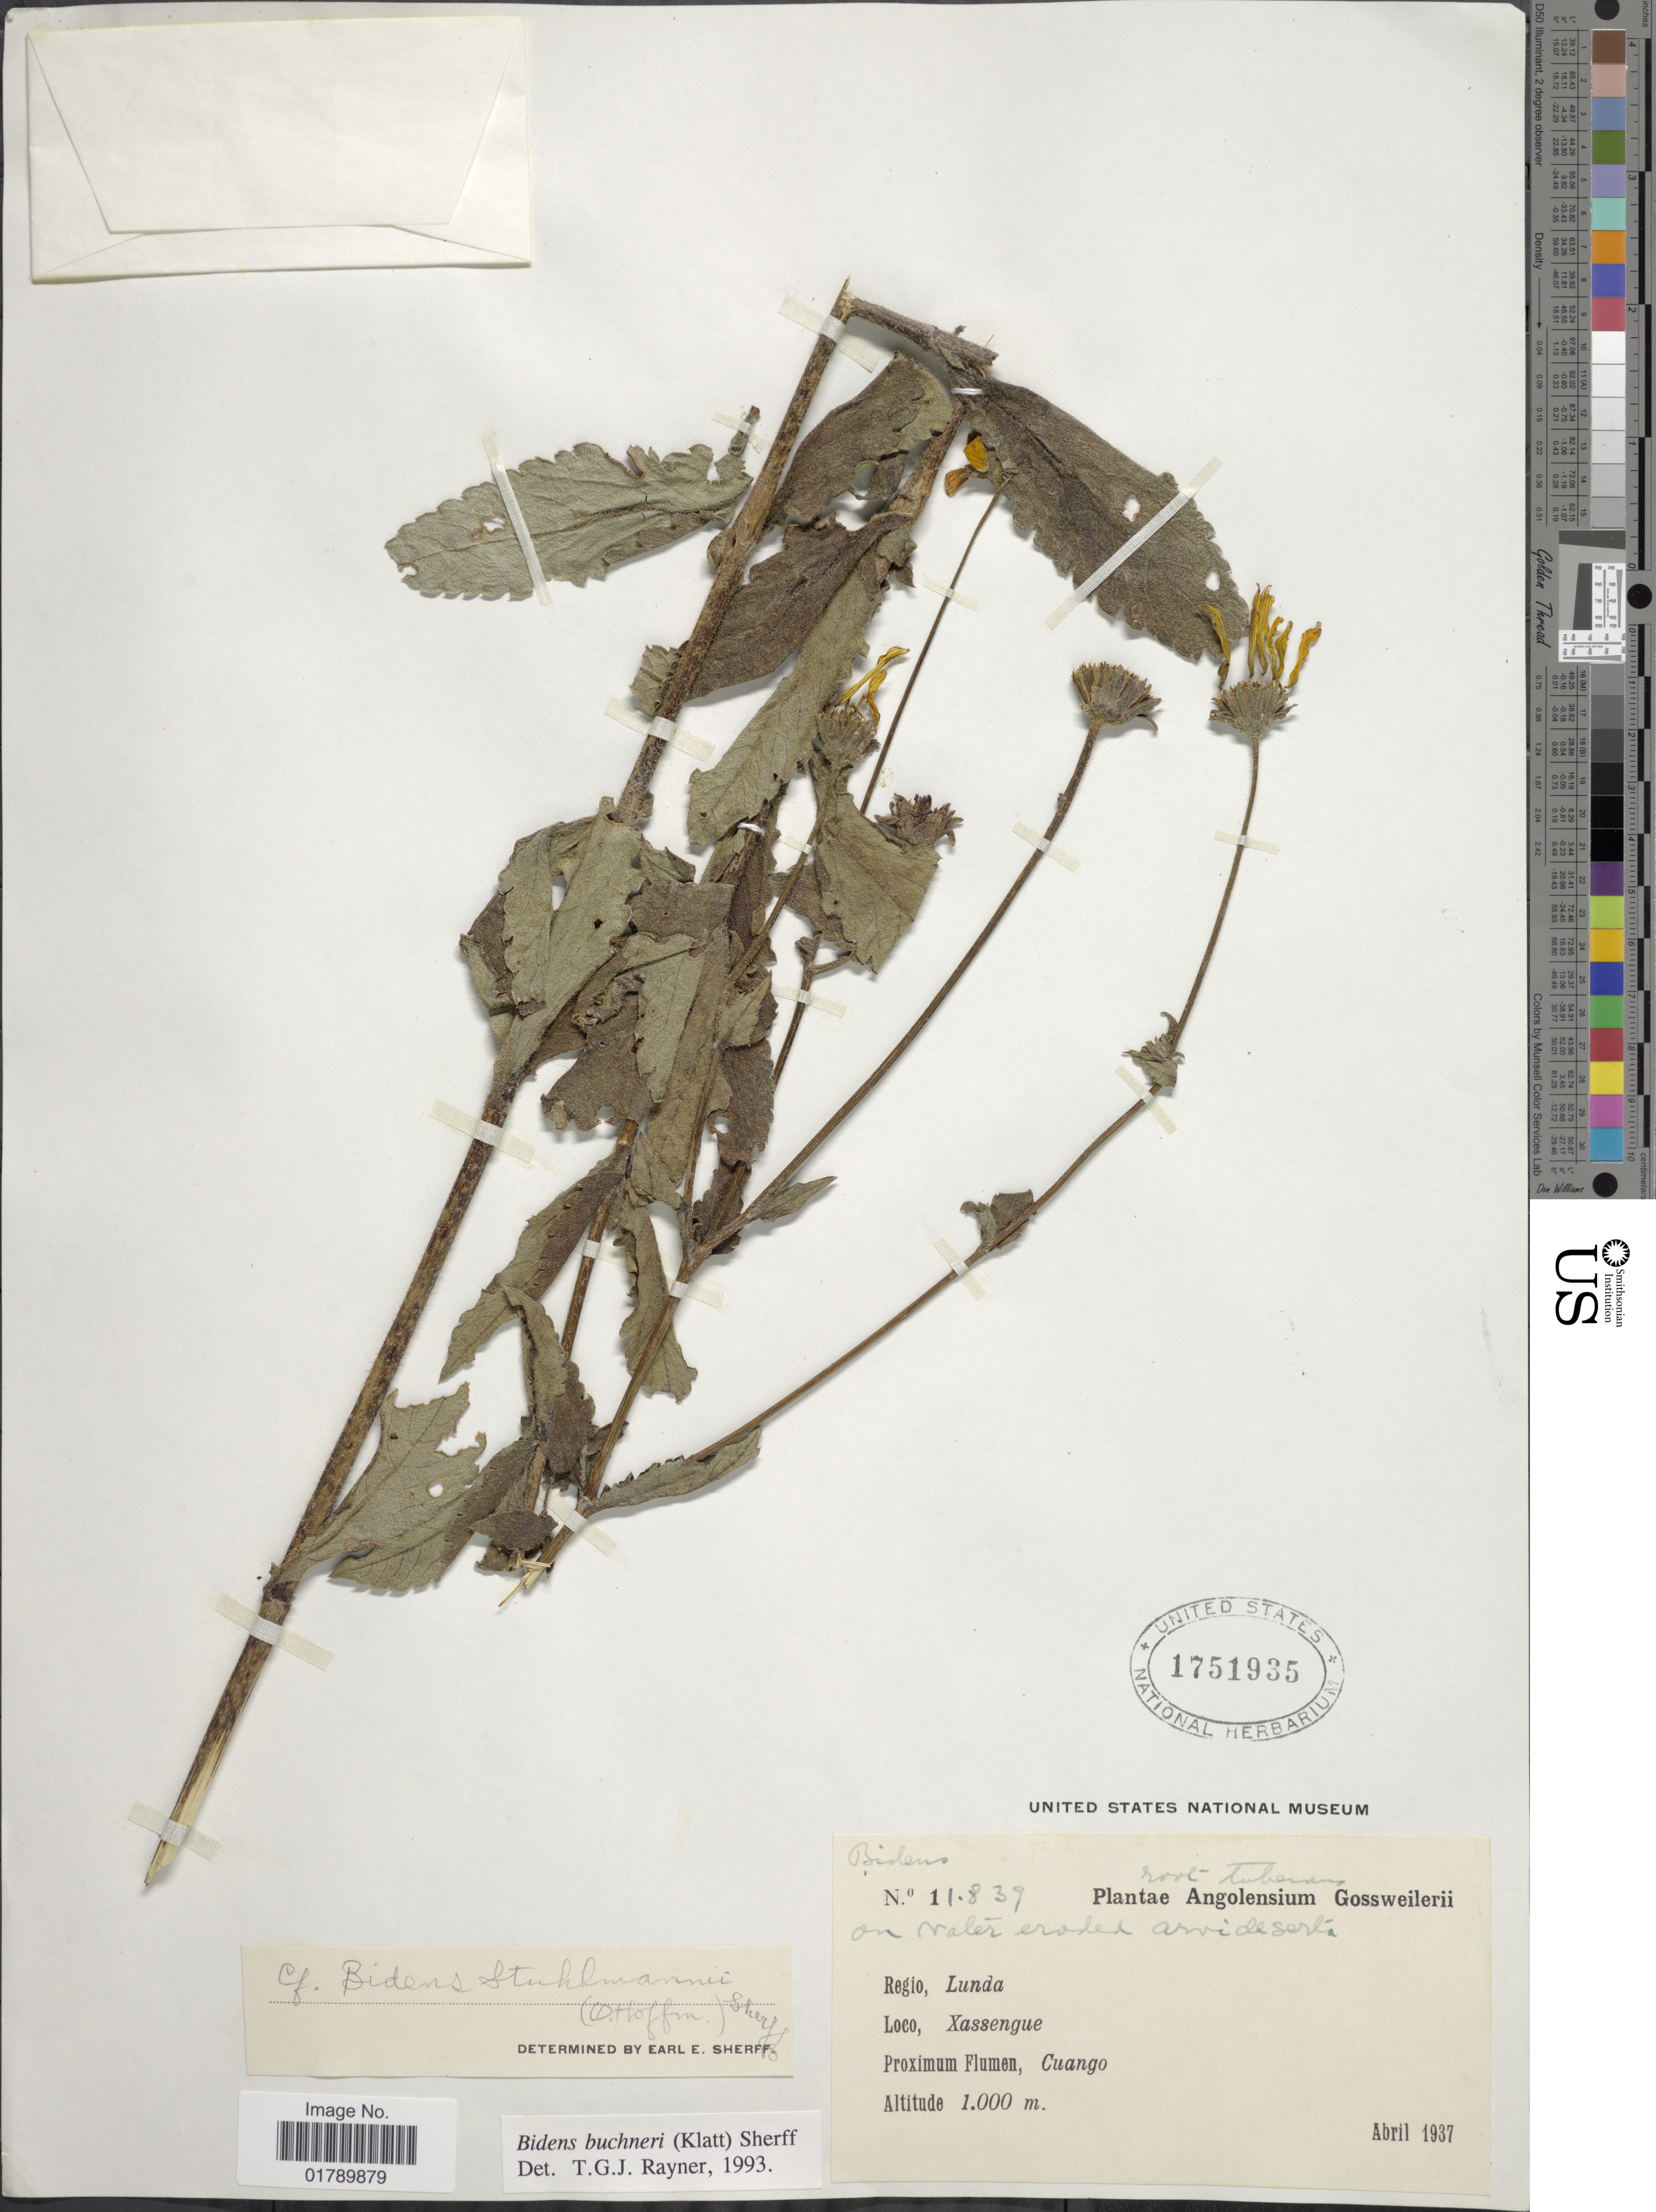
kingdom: Plantae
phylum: Tracheophyta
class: Magnoliopsida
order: Asterales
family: Asteraceae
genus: Bidens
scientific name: Bidens buchneri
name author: (Klatt) Sherff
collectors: Gossweiler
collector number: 11839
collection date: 1937-04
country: Angola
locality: Regio, Lunda. Xassengue. Proximum Flumen, Cuango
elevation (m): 1000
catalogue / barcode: US 1751935